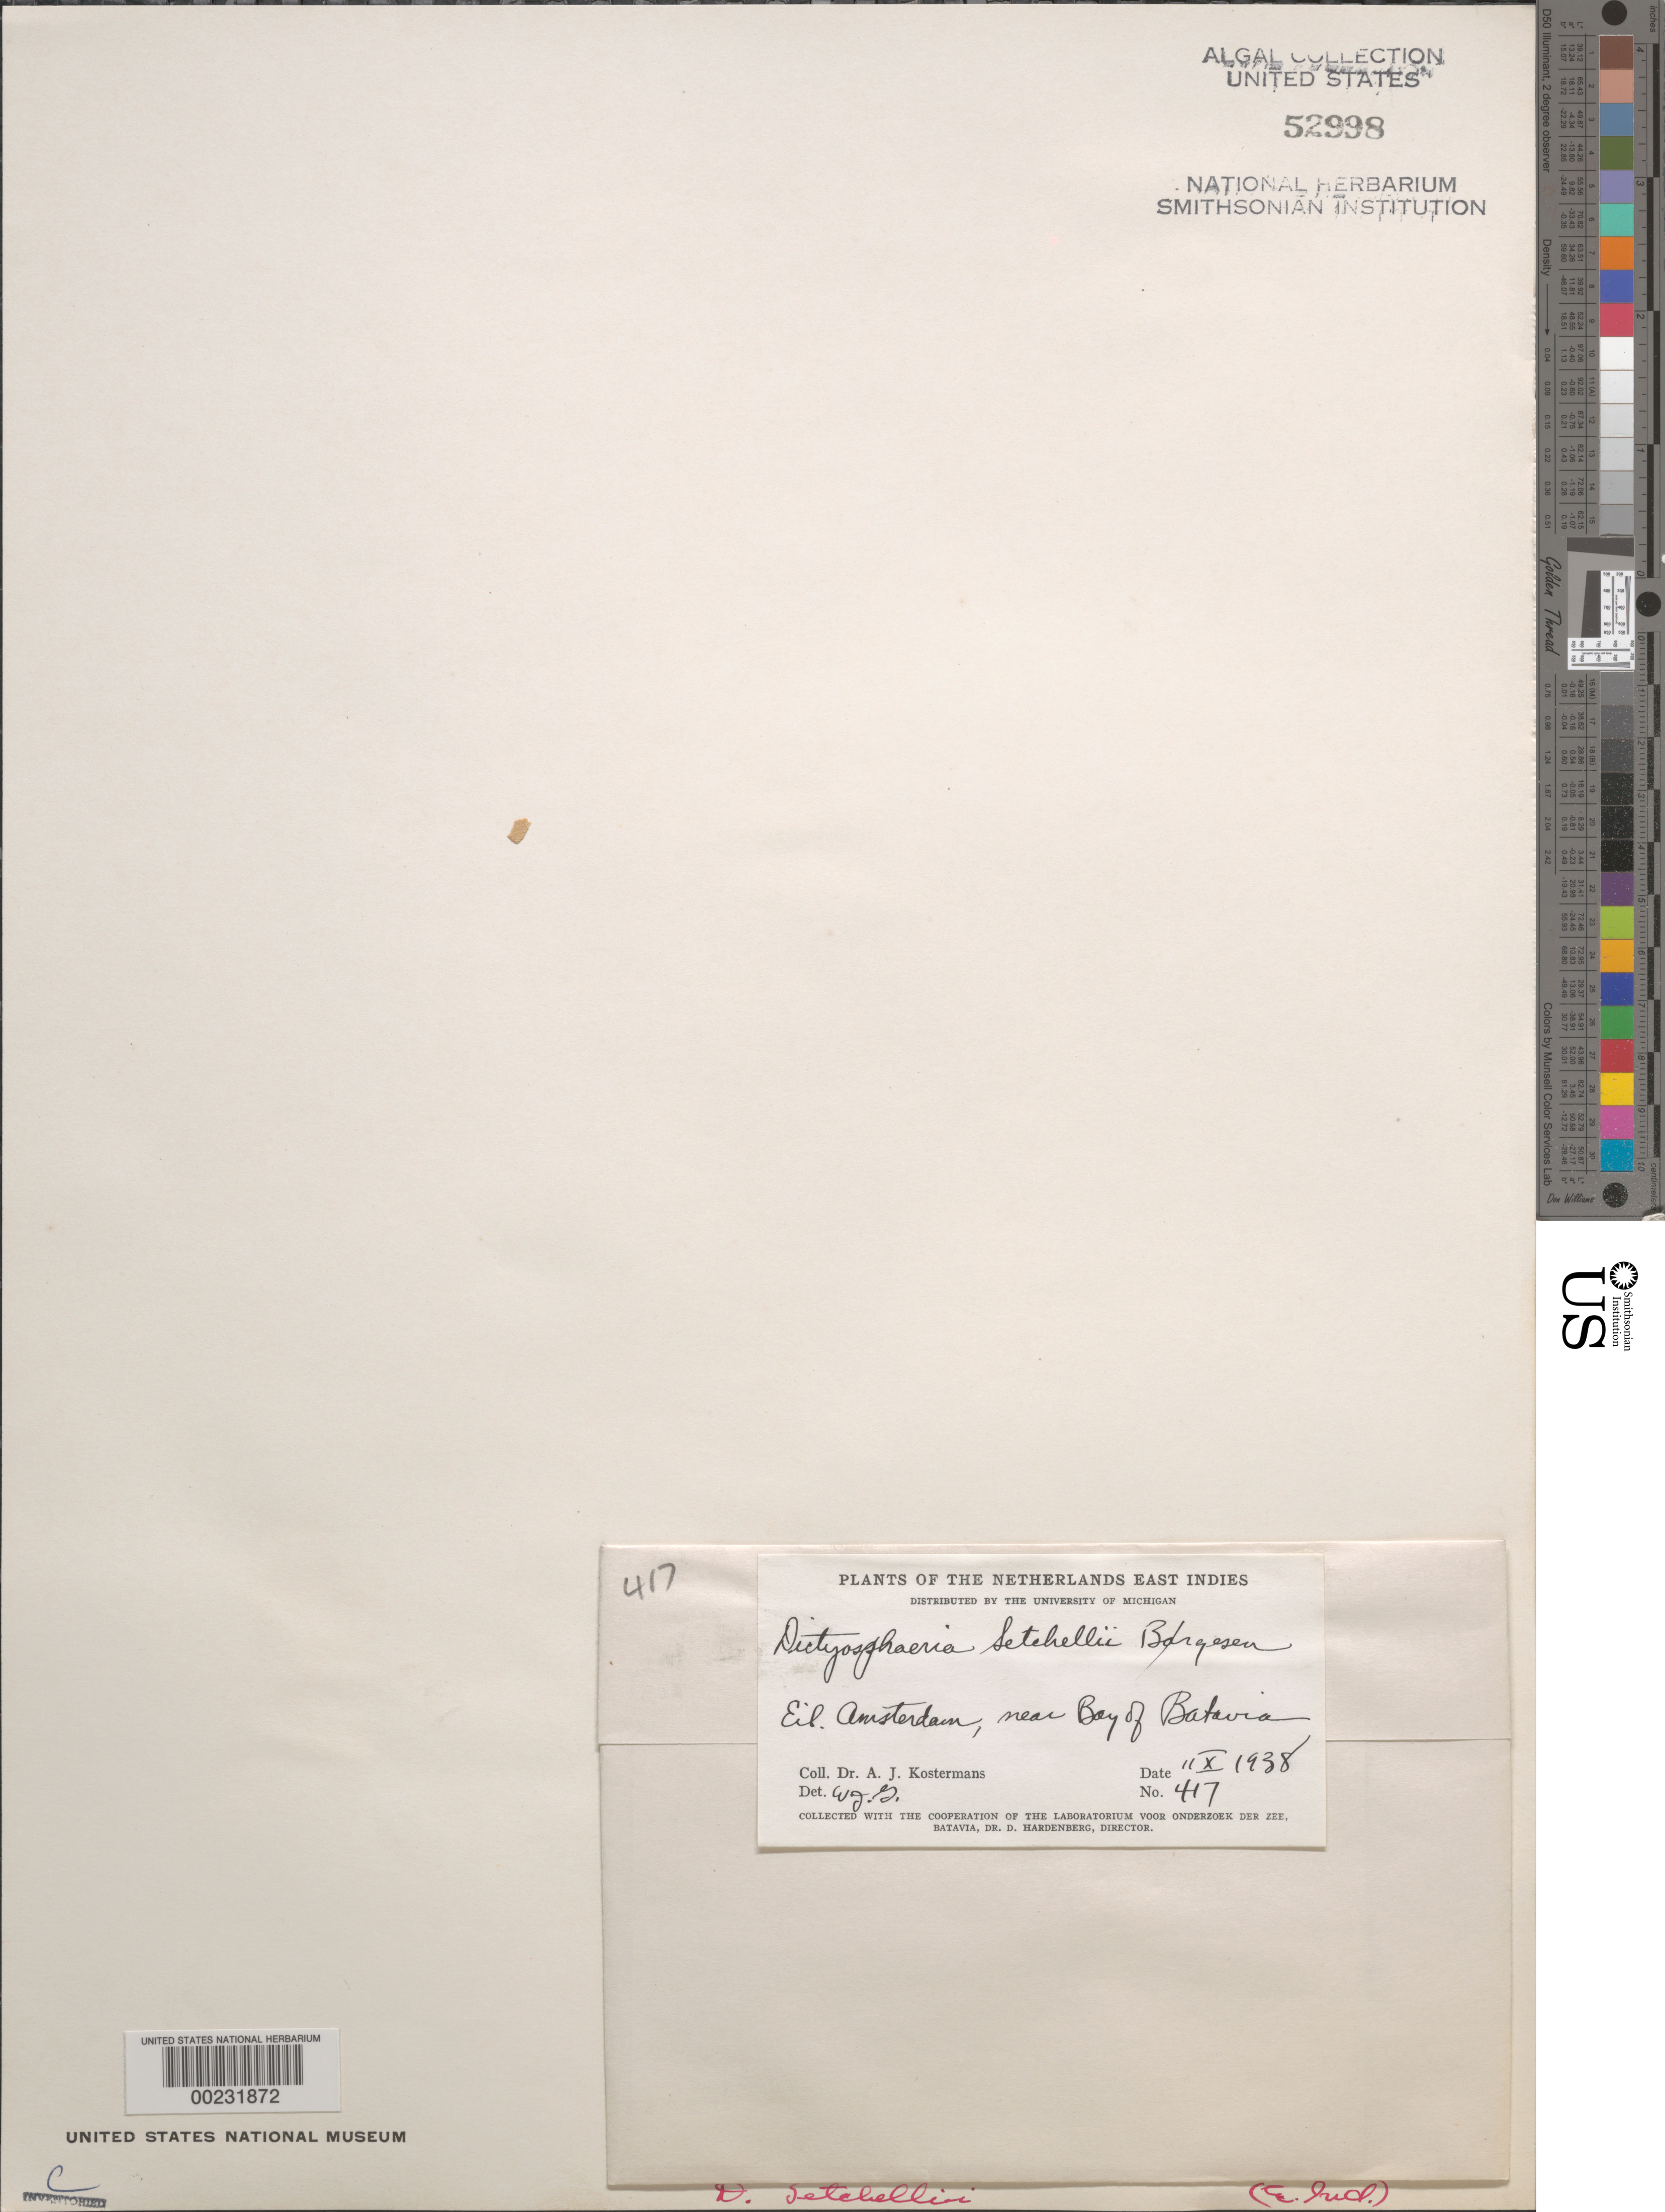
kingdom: Plantae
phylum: Chlorophyta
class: Ulvophyceae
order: Siphonocladales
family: Siphonocladaceae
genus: Dictyosphaeria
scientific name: Dictyosphaeria versluysii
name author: Weber Bosse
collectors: A. J. G. Kostermans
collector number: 417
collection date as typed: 11 Oct 1938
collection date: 1938-10-11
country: Indonesia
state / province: Java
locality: Eil. amsterdam, near bay of batavia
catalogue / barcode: US 52998